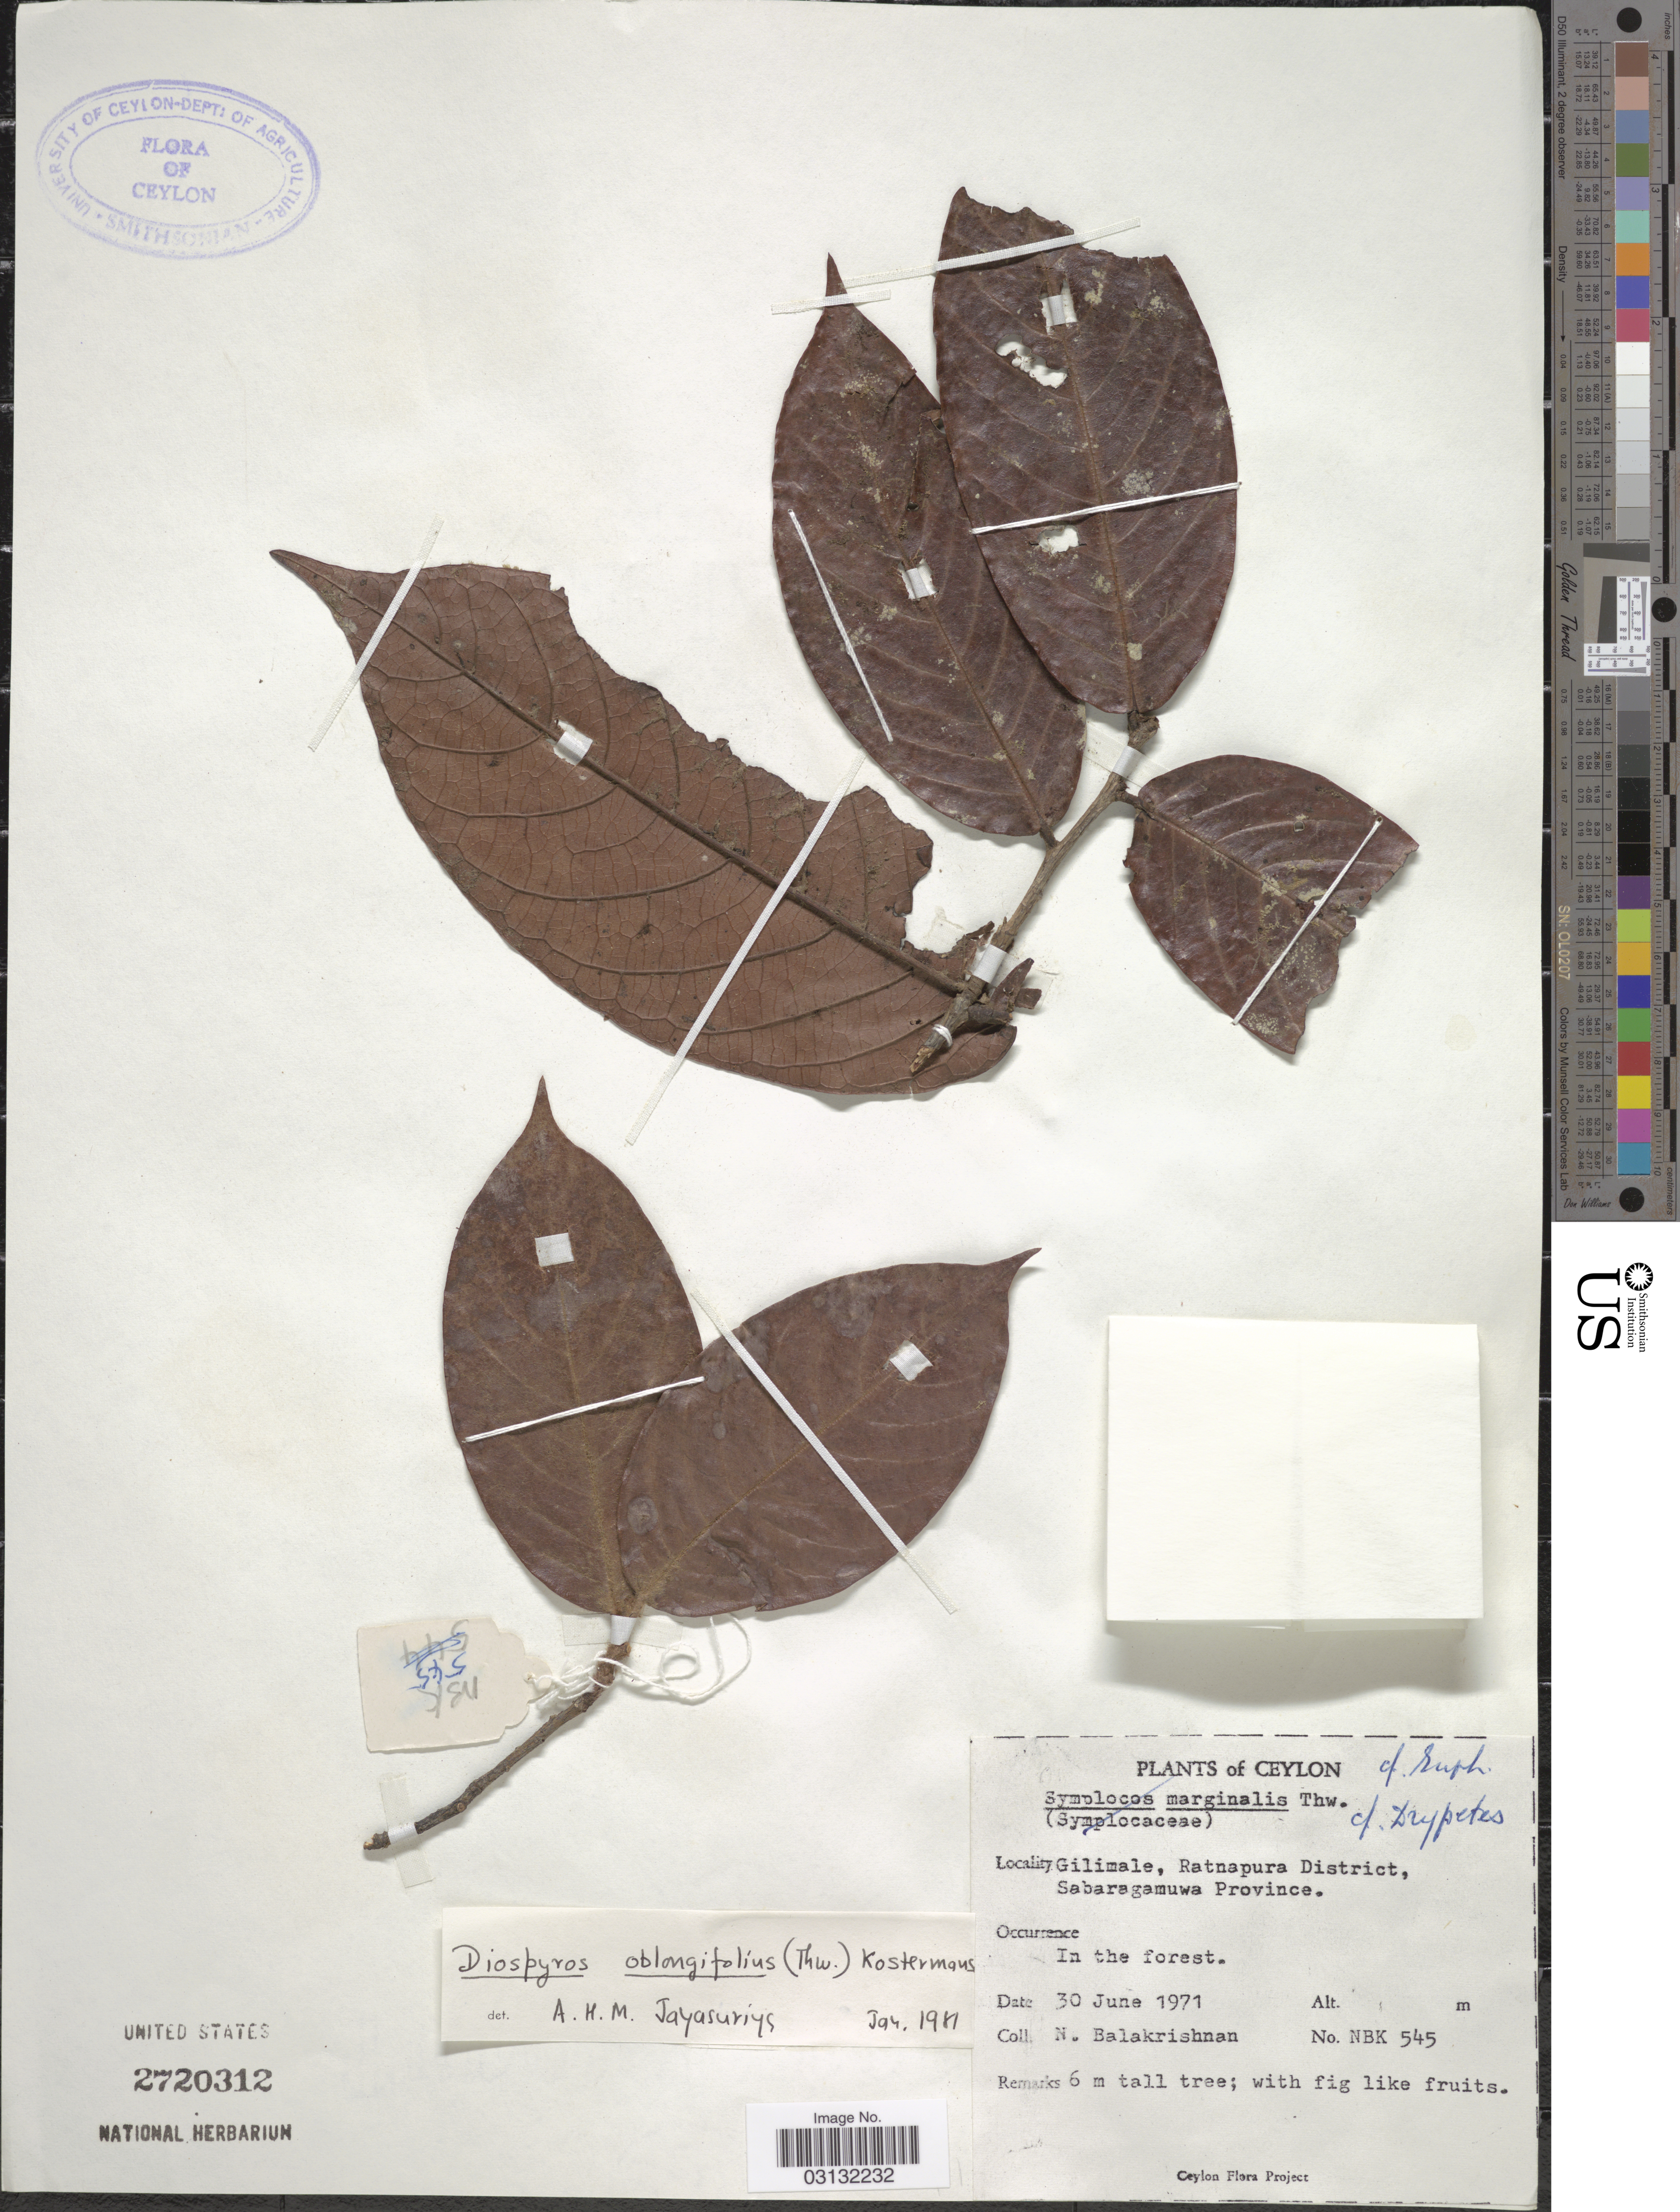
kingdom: Plantae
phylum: Tracheophyta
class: Magnoliopsida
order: Ericales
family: Ebenaceae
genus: Diospyros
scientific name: Diospyros oblongifolia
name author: (Thwaites) Kosterm.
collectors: N. Balakrishnan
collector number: NBK 545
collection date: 1971-06-30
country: Sri Lanka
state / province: Sabaragamuwa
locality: Ceylon. Gilimale, Ratnapura District.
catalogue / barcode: US 2720312